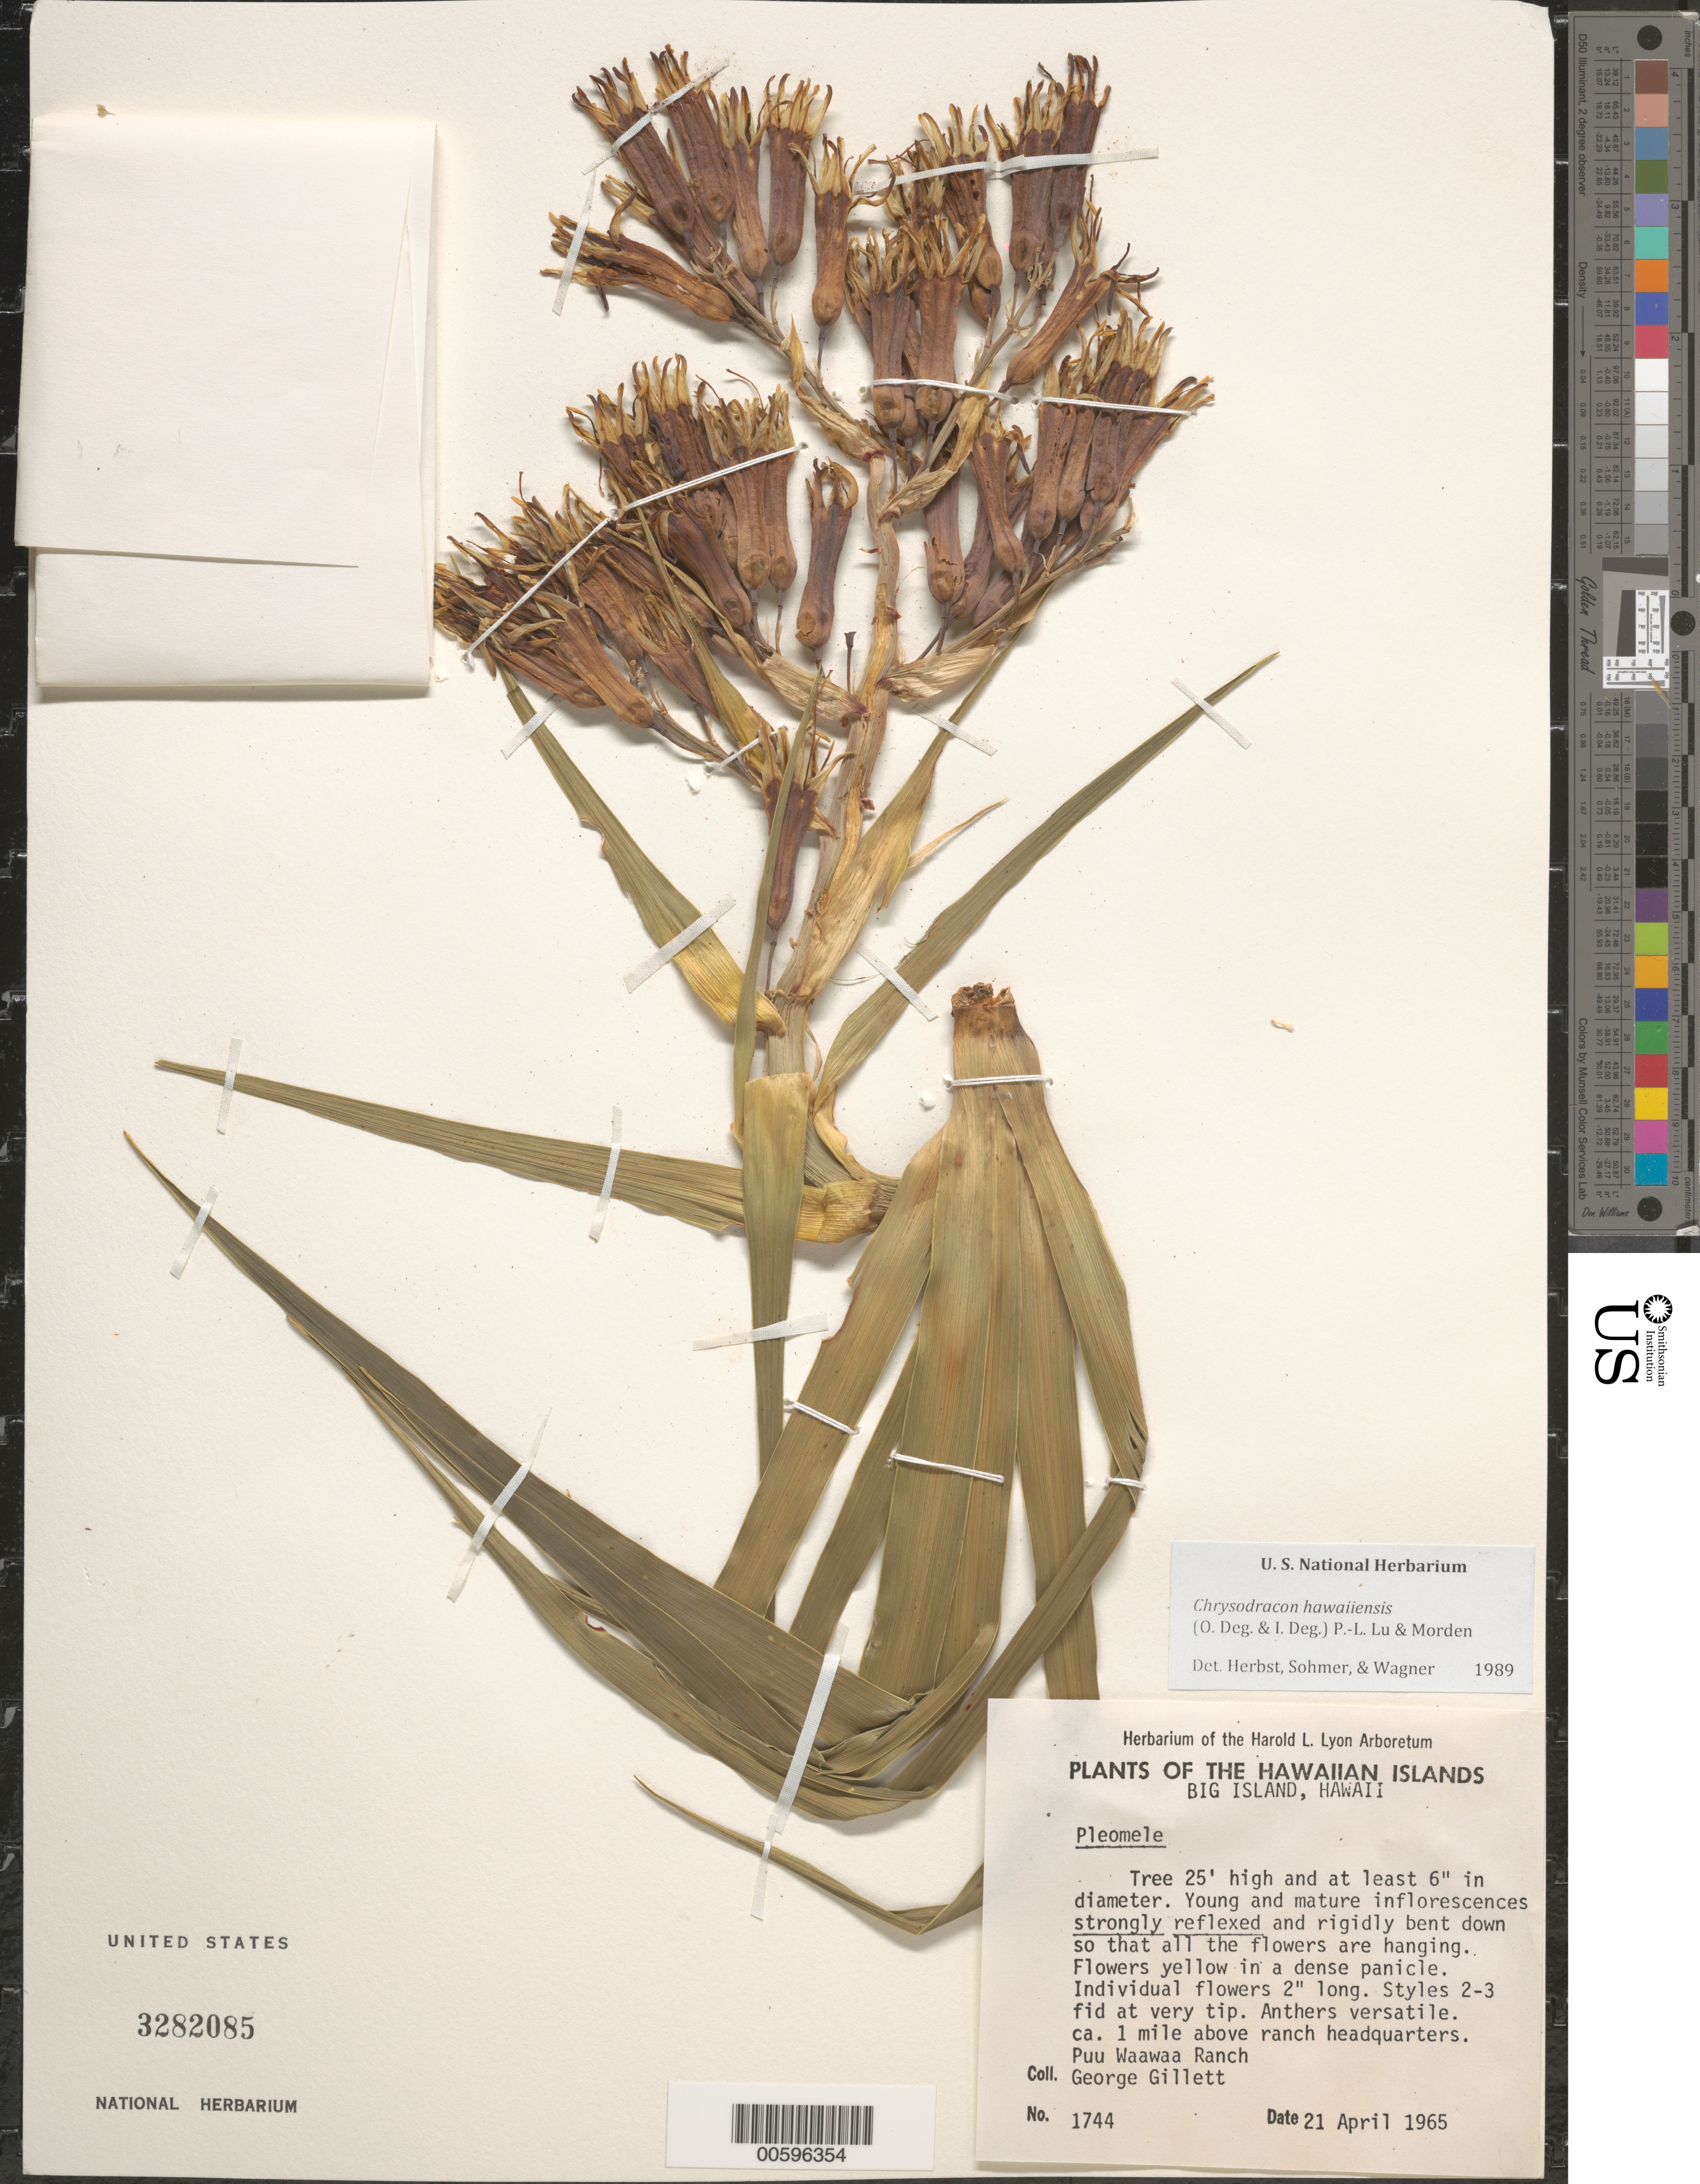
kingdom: Plantae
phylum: Tracheophyta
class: Liliopsida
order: Asparagales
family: Asparagaceae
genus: Dracaena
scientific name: Dracaena konaensis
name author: (H. St. John) Jankalski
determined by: Wagner, W. L., (BOT), Smithsonian Institution - National Museum of Natural History (UNITED STATES)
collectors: G. Gillett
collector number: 1744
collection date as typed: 21 Apr 1965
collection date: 1965-04-21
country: United States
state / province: Hawaii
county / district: Hawaii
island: Hawaii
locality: Big Island, ca 1 mi above ranch headquarters. Puu Waawaa Ranch.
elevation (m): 0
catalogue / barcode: US 3282085